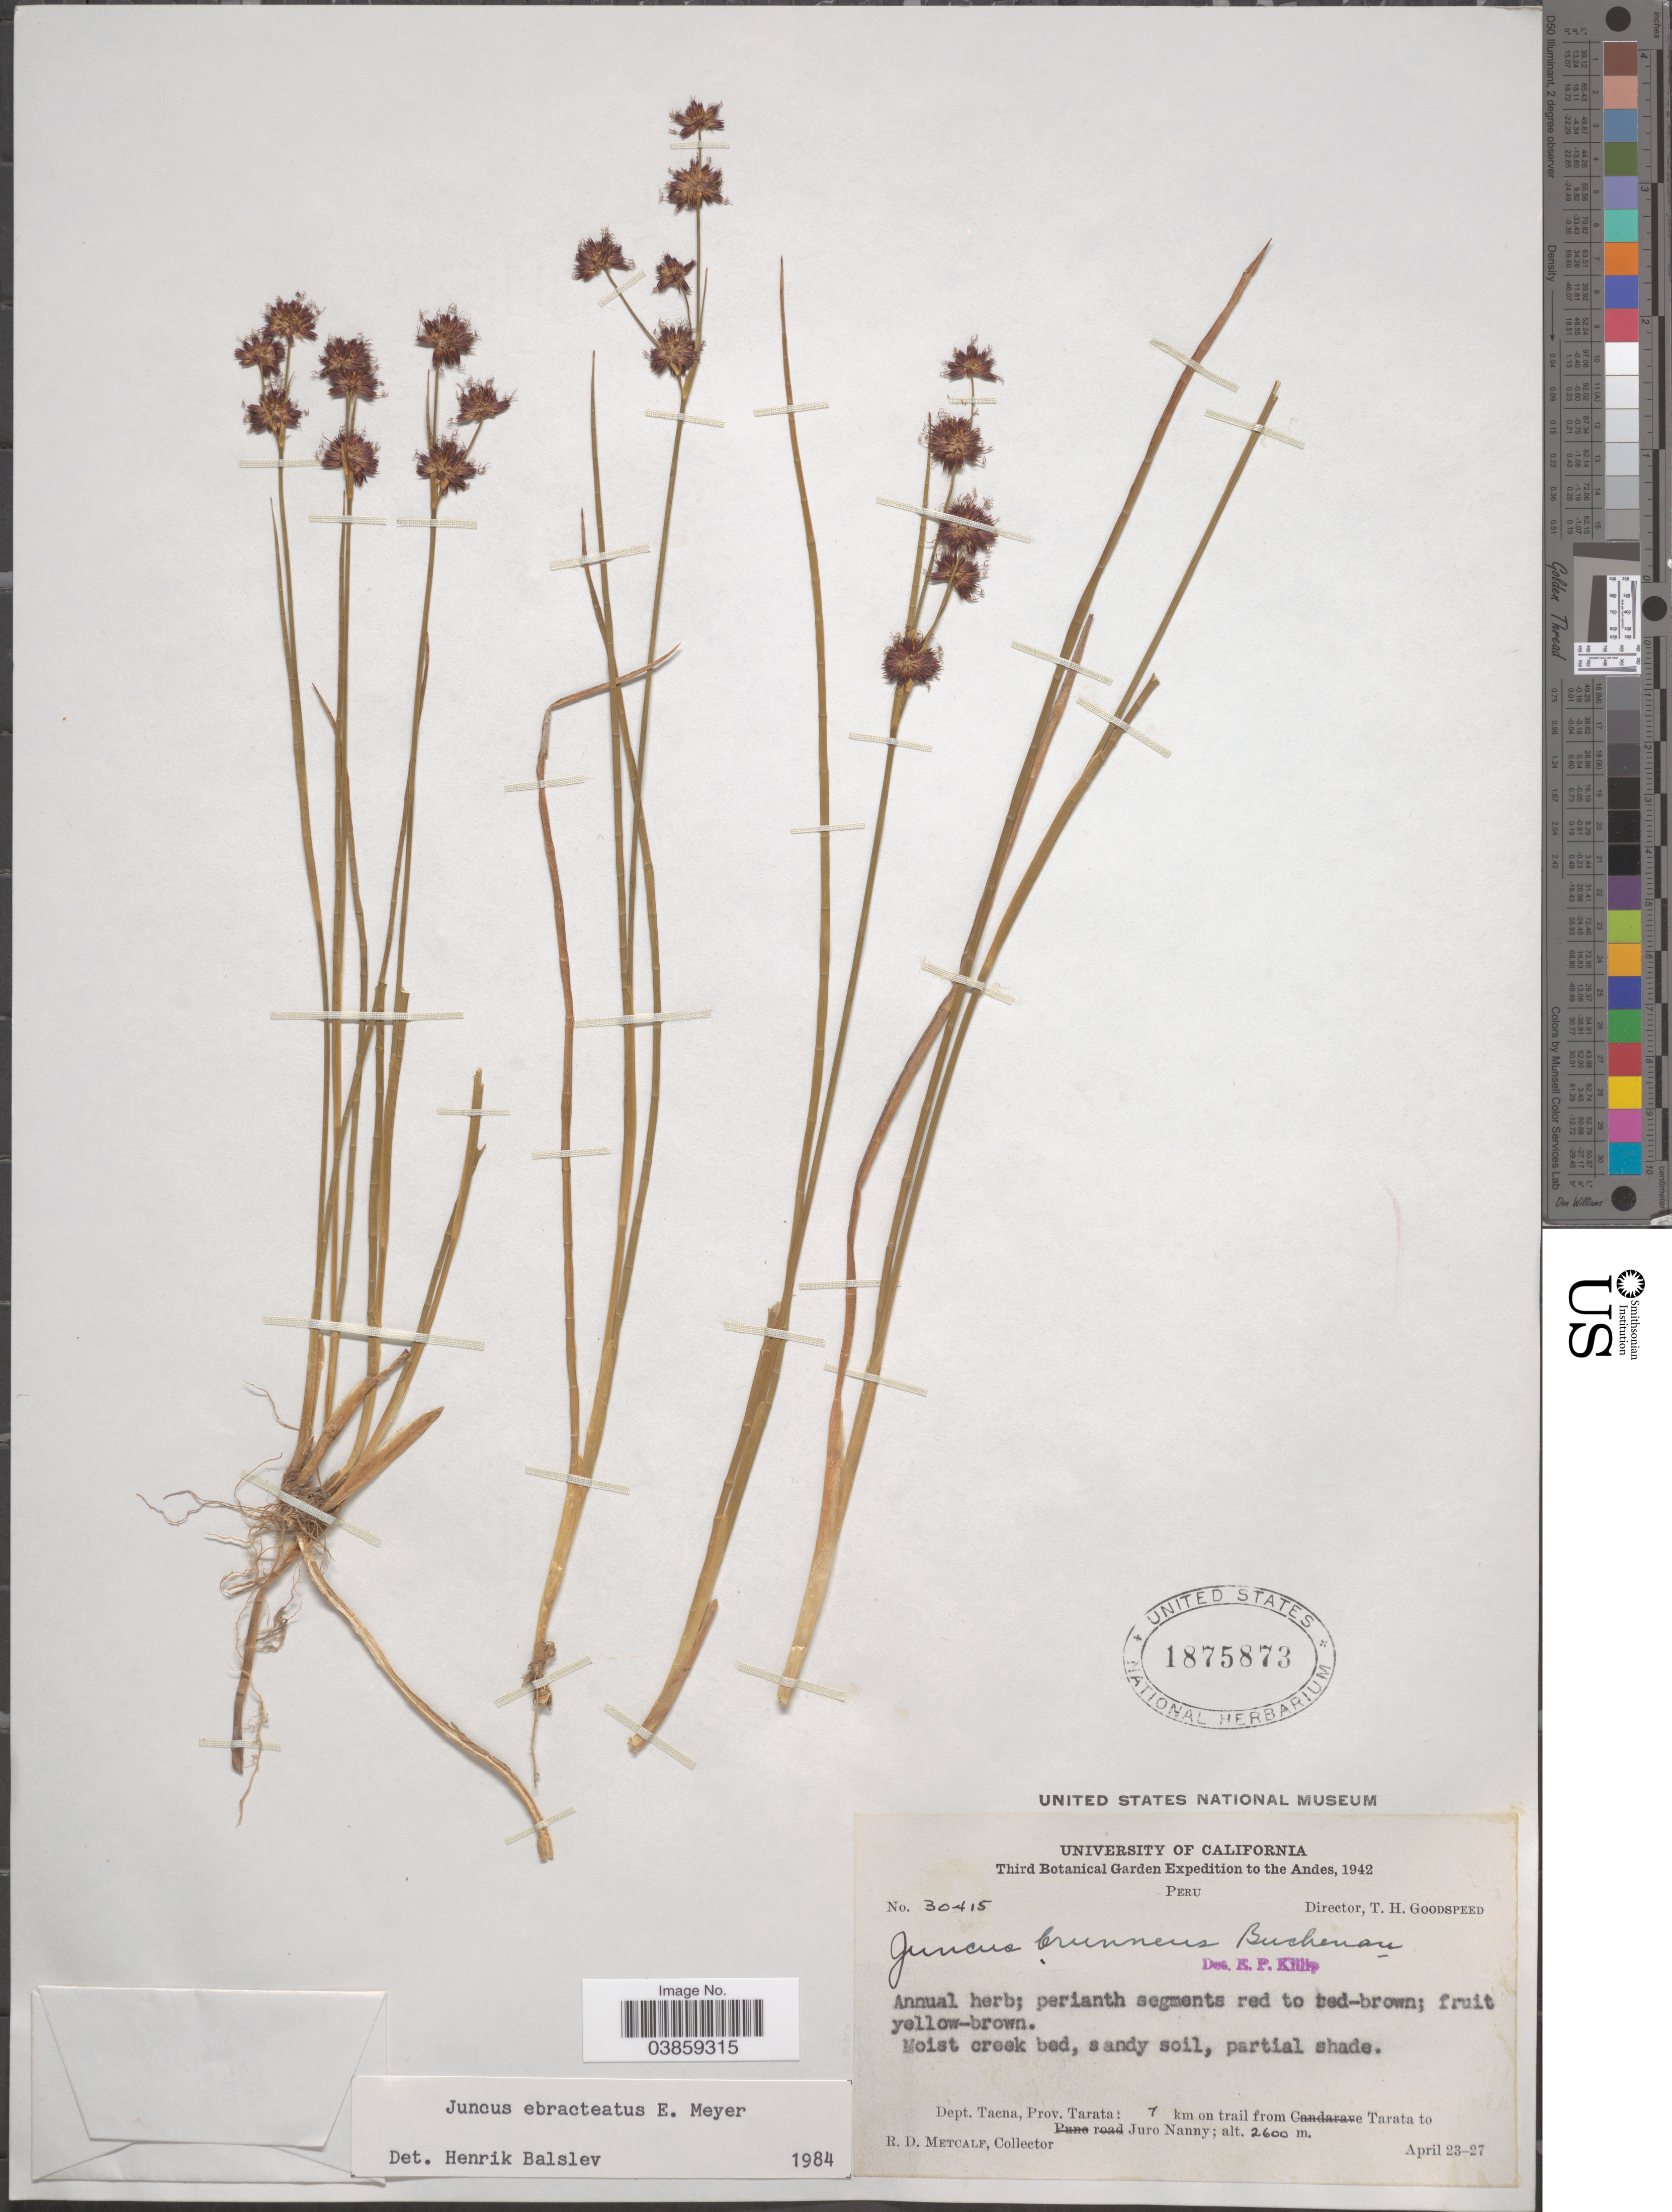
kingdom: Plantae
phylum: Tracheophyta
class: Liliopsida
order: Poales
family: Juncaceae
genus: Juncus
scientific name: Juncus ebracteatus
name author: E. Mey.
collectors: R. D. Metcalf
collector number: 30415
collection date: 1942-04-23/1942-04-27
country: Peru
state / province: Tacna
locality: Andes. Dept. Tacna, Prov. Tarata: 7 km on trail from Tarata to Juro Nanny.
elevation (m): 2600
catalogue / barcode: US 1875873